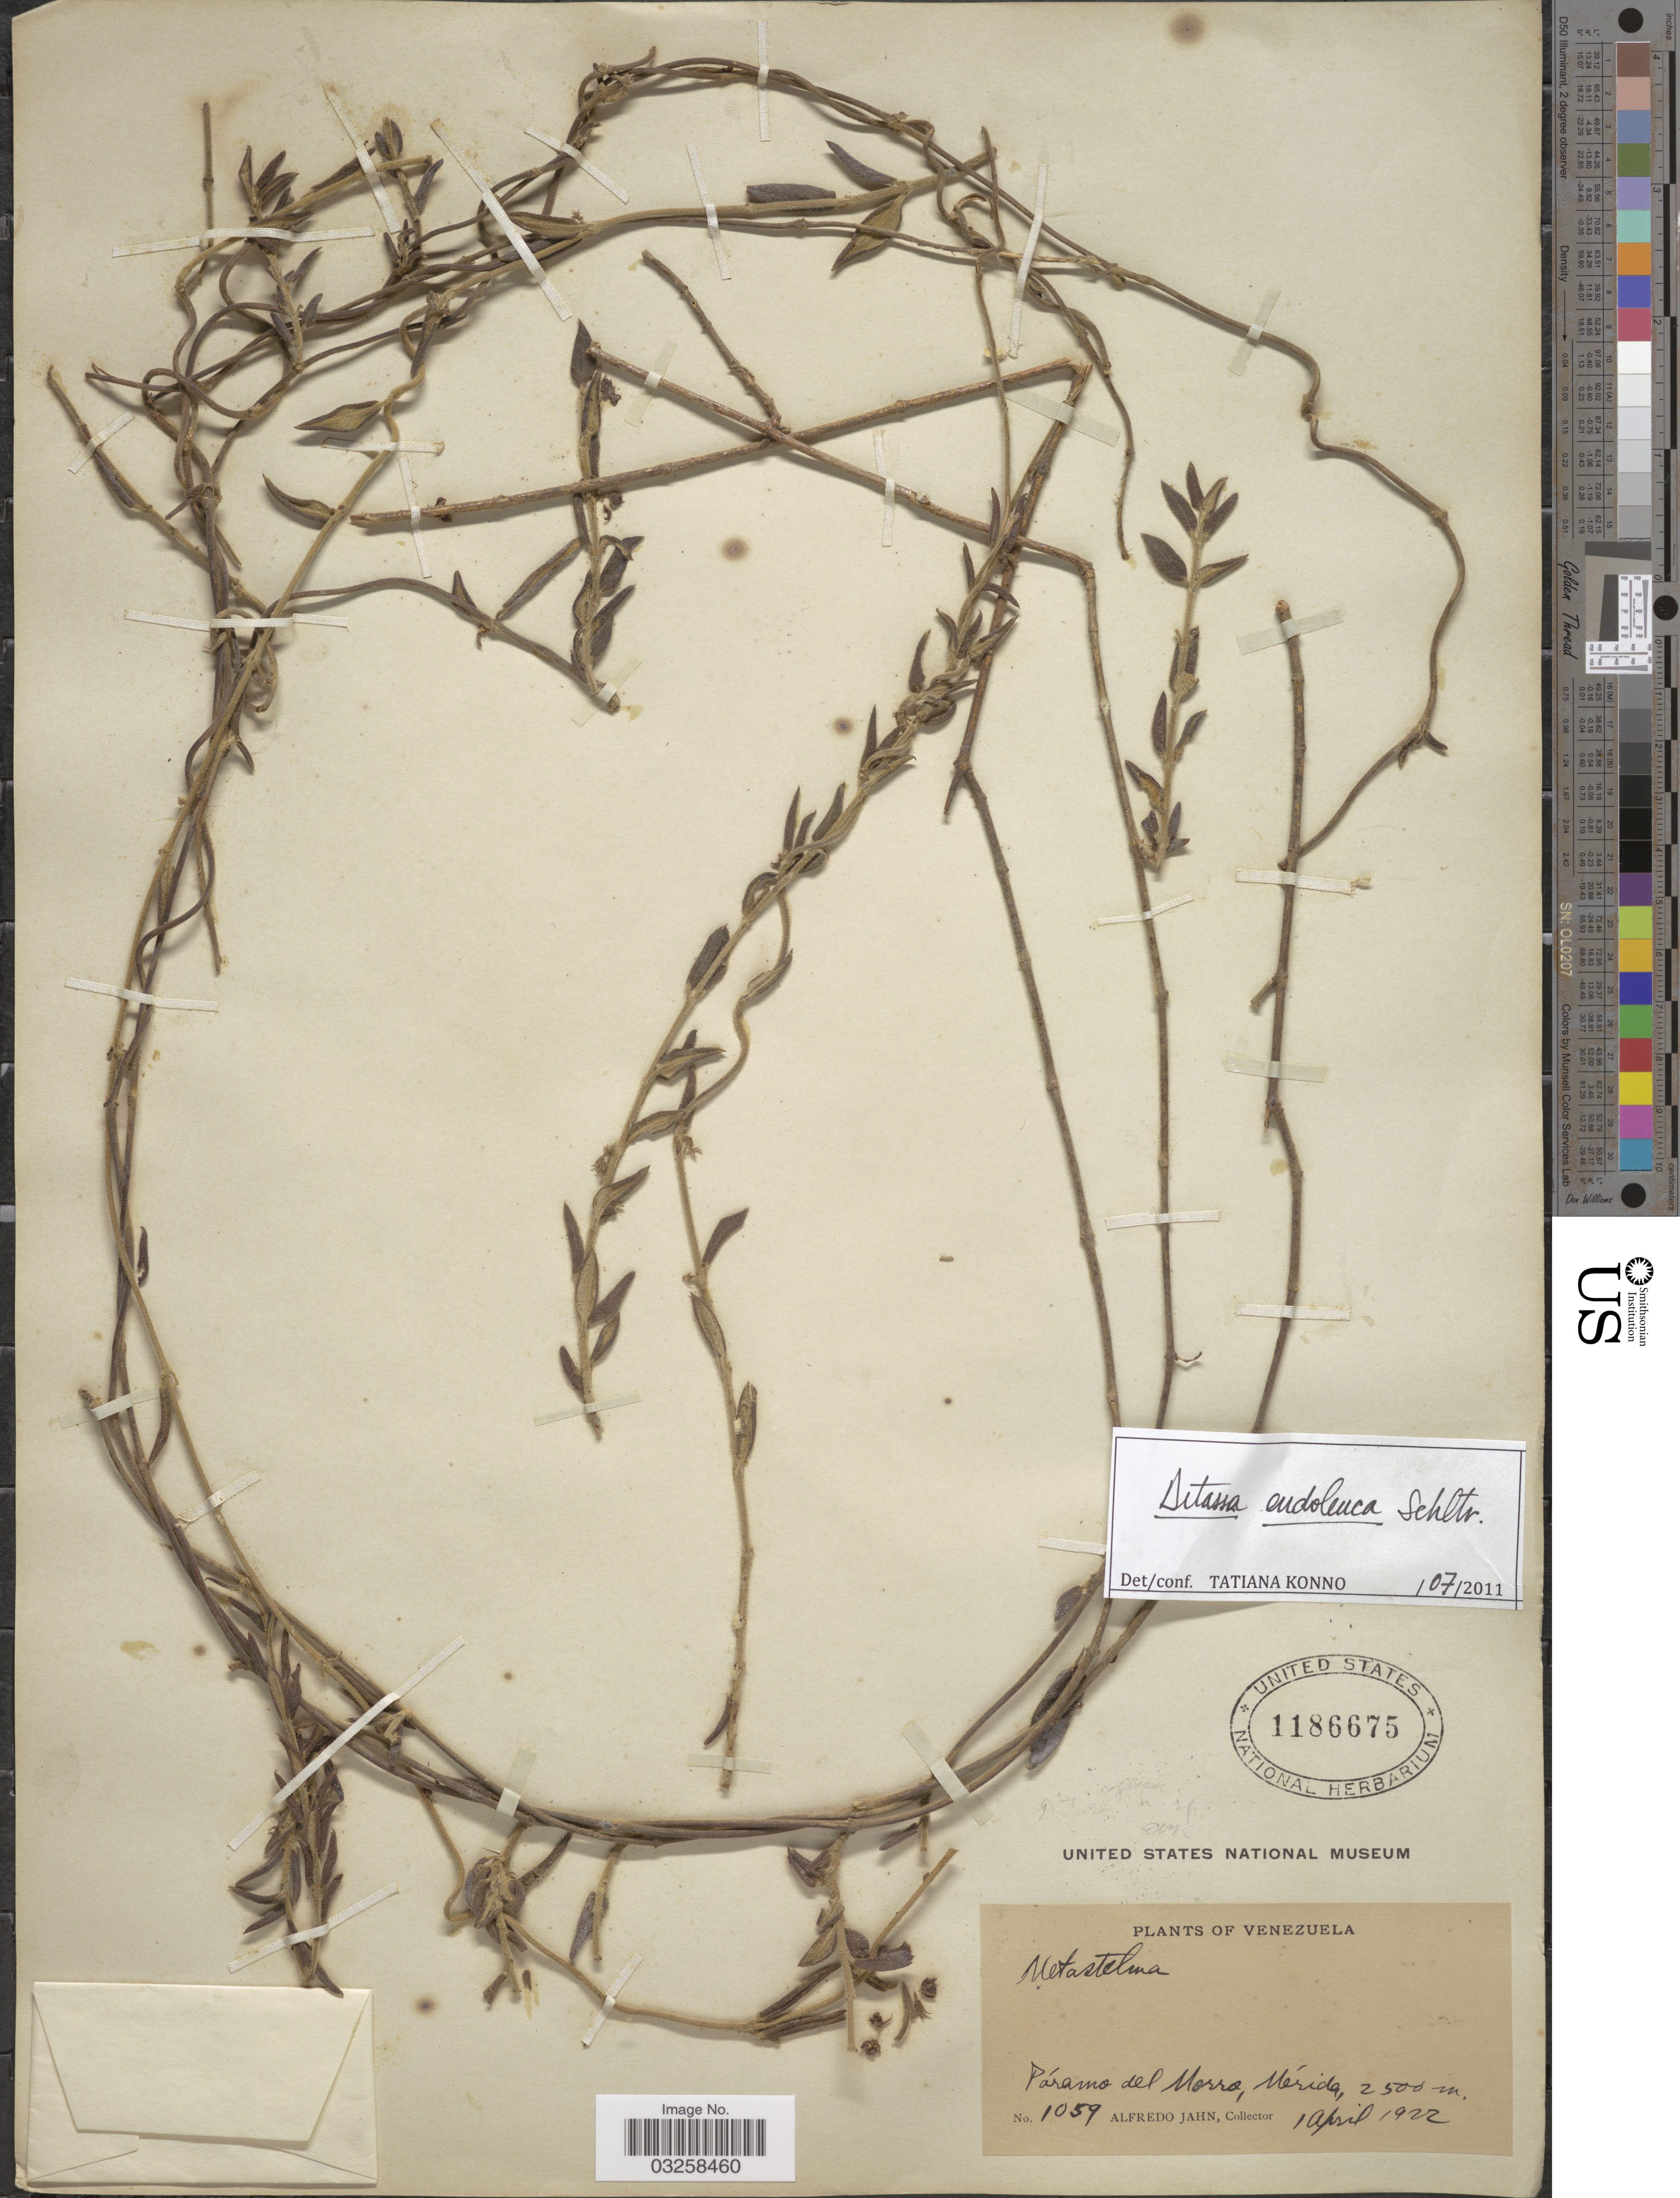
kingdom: Plantae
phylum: Tracheophyta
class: Magnoliopsida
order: Gentianales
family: Apocynaceae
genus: Ditassa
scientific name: Ditassa endoleuca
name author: Schltr.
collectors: A. Jahn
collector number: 1059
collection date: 1922-04-01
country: Venezuela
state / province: Mérida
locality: Páramo del Morro.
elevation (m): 2500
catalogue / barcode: US 1186675